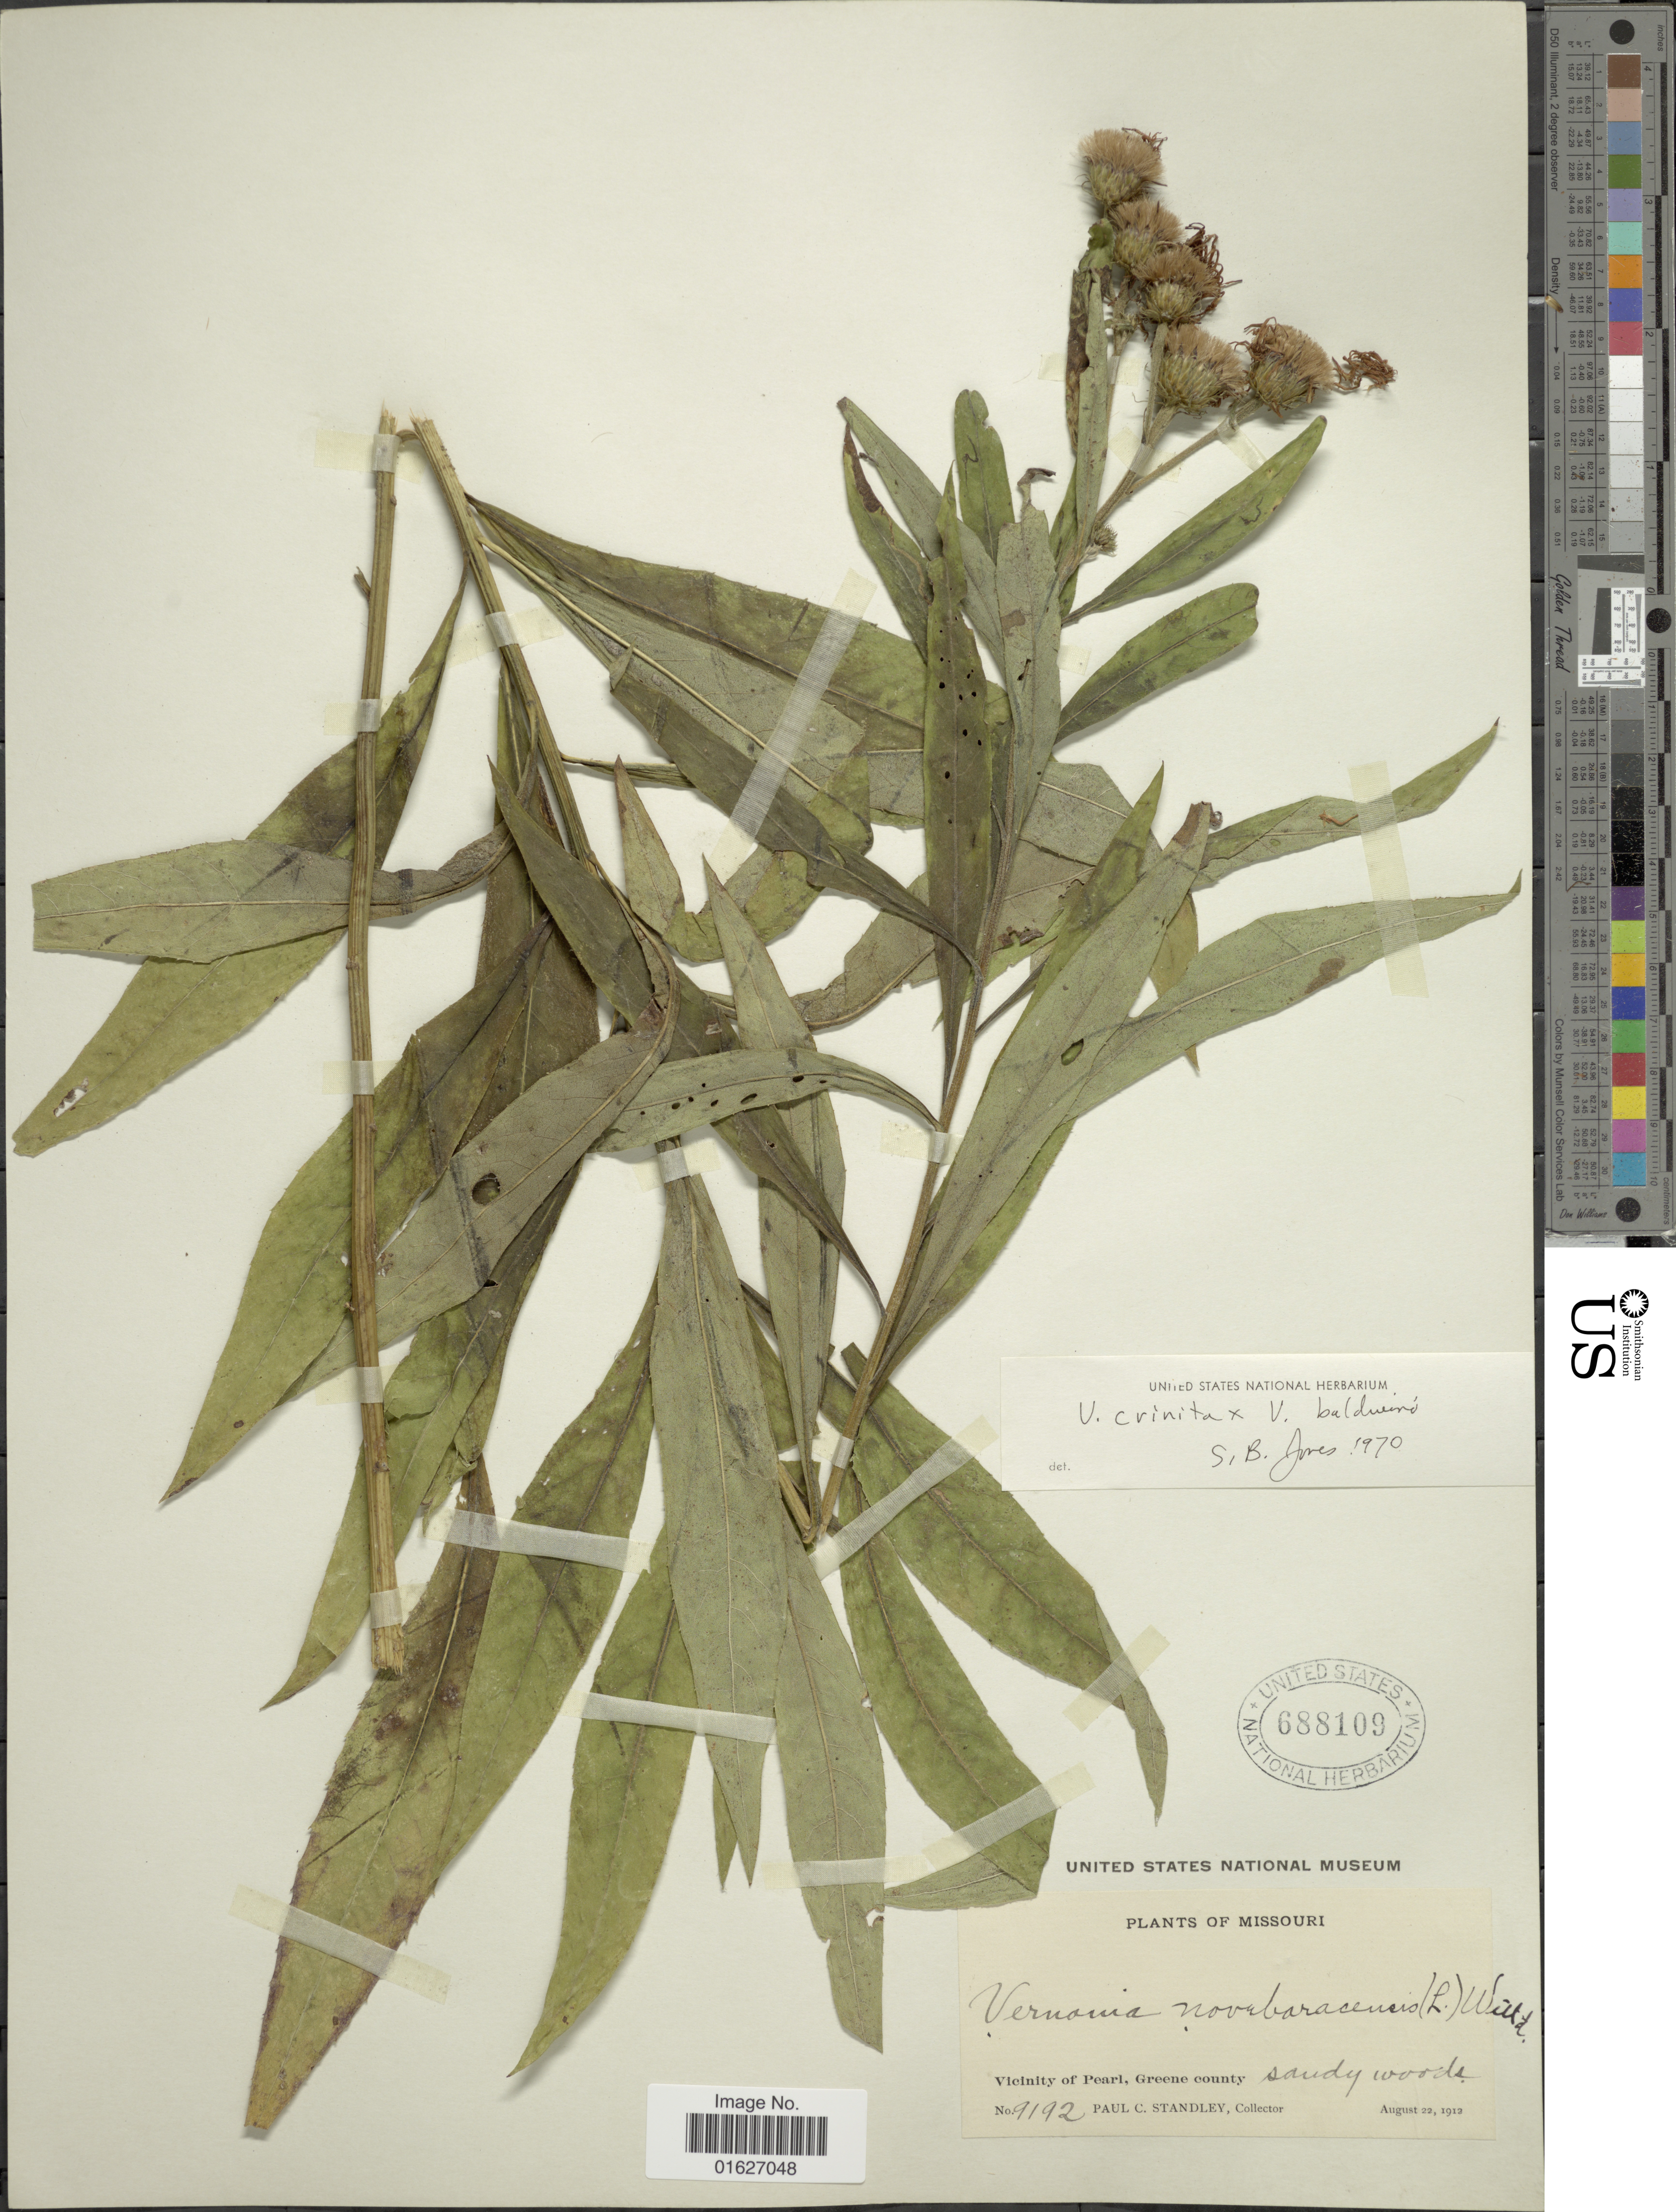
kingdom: Plantae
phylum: Tracheophyta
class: Magnoliopsida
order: Asterales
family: Asteraceae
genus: Vernonia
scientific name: Vernonia crinita x V. baldwinii Torr.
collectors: P. C. Standley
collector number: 9192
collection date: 1912-08-22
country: United States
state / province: Missouri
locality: Vicinity of Pearl, Greene County.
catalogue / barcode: US 688109